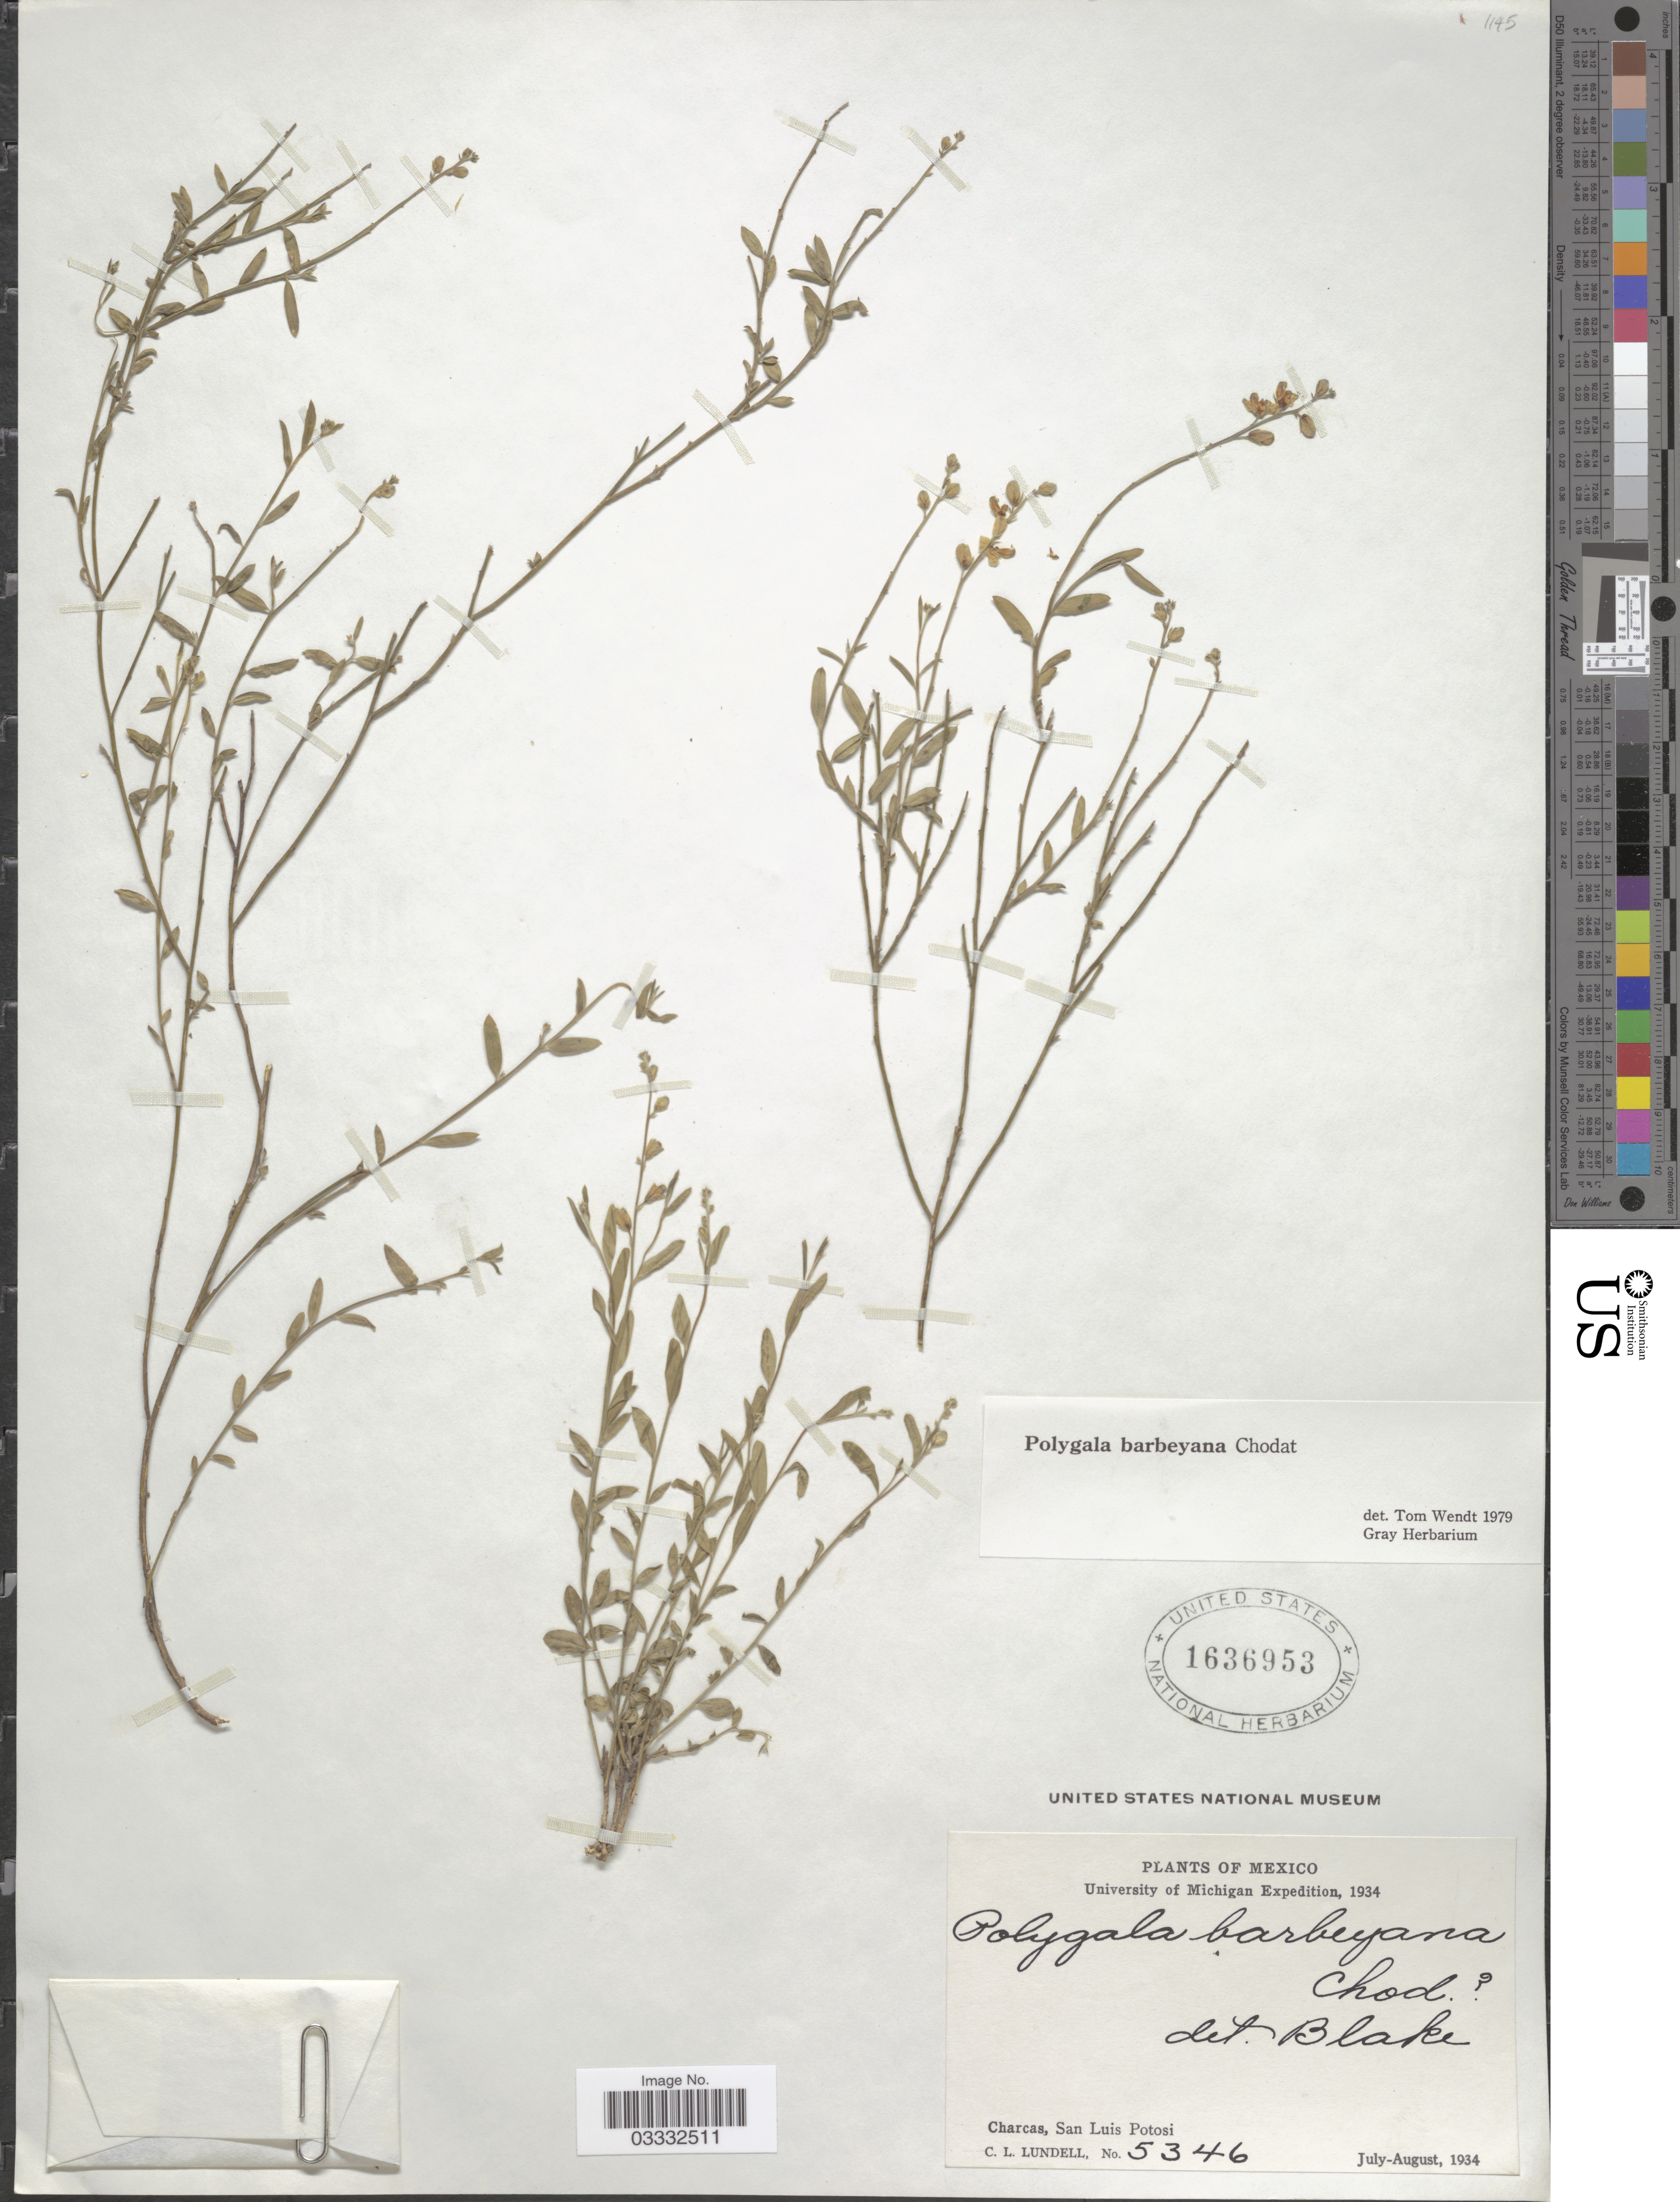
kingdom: Plantae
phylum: Tracheophyta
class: Magnoliopsida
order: Fabales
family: Polygalaceae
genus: Hebecarpa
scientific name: Hebecarpa barbeyana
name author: (Chodat) J.R. Abbott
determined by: Strong, Mark T., (BOT), Smithsonian Institution - National Museum of Natural History (UNITED STATES)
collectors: C. L. Lundell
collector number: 5346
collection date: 1934-07/1934-08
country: Mexico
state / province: San Luis Potosí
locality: Charcas.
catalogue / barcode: US 1636953